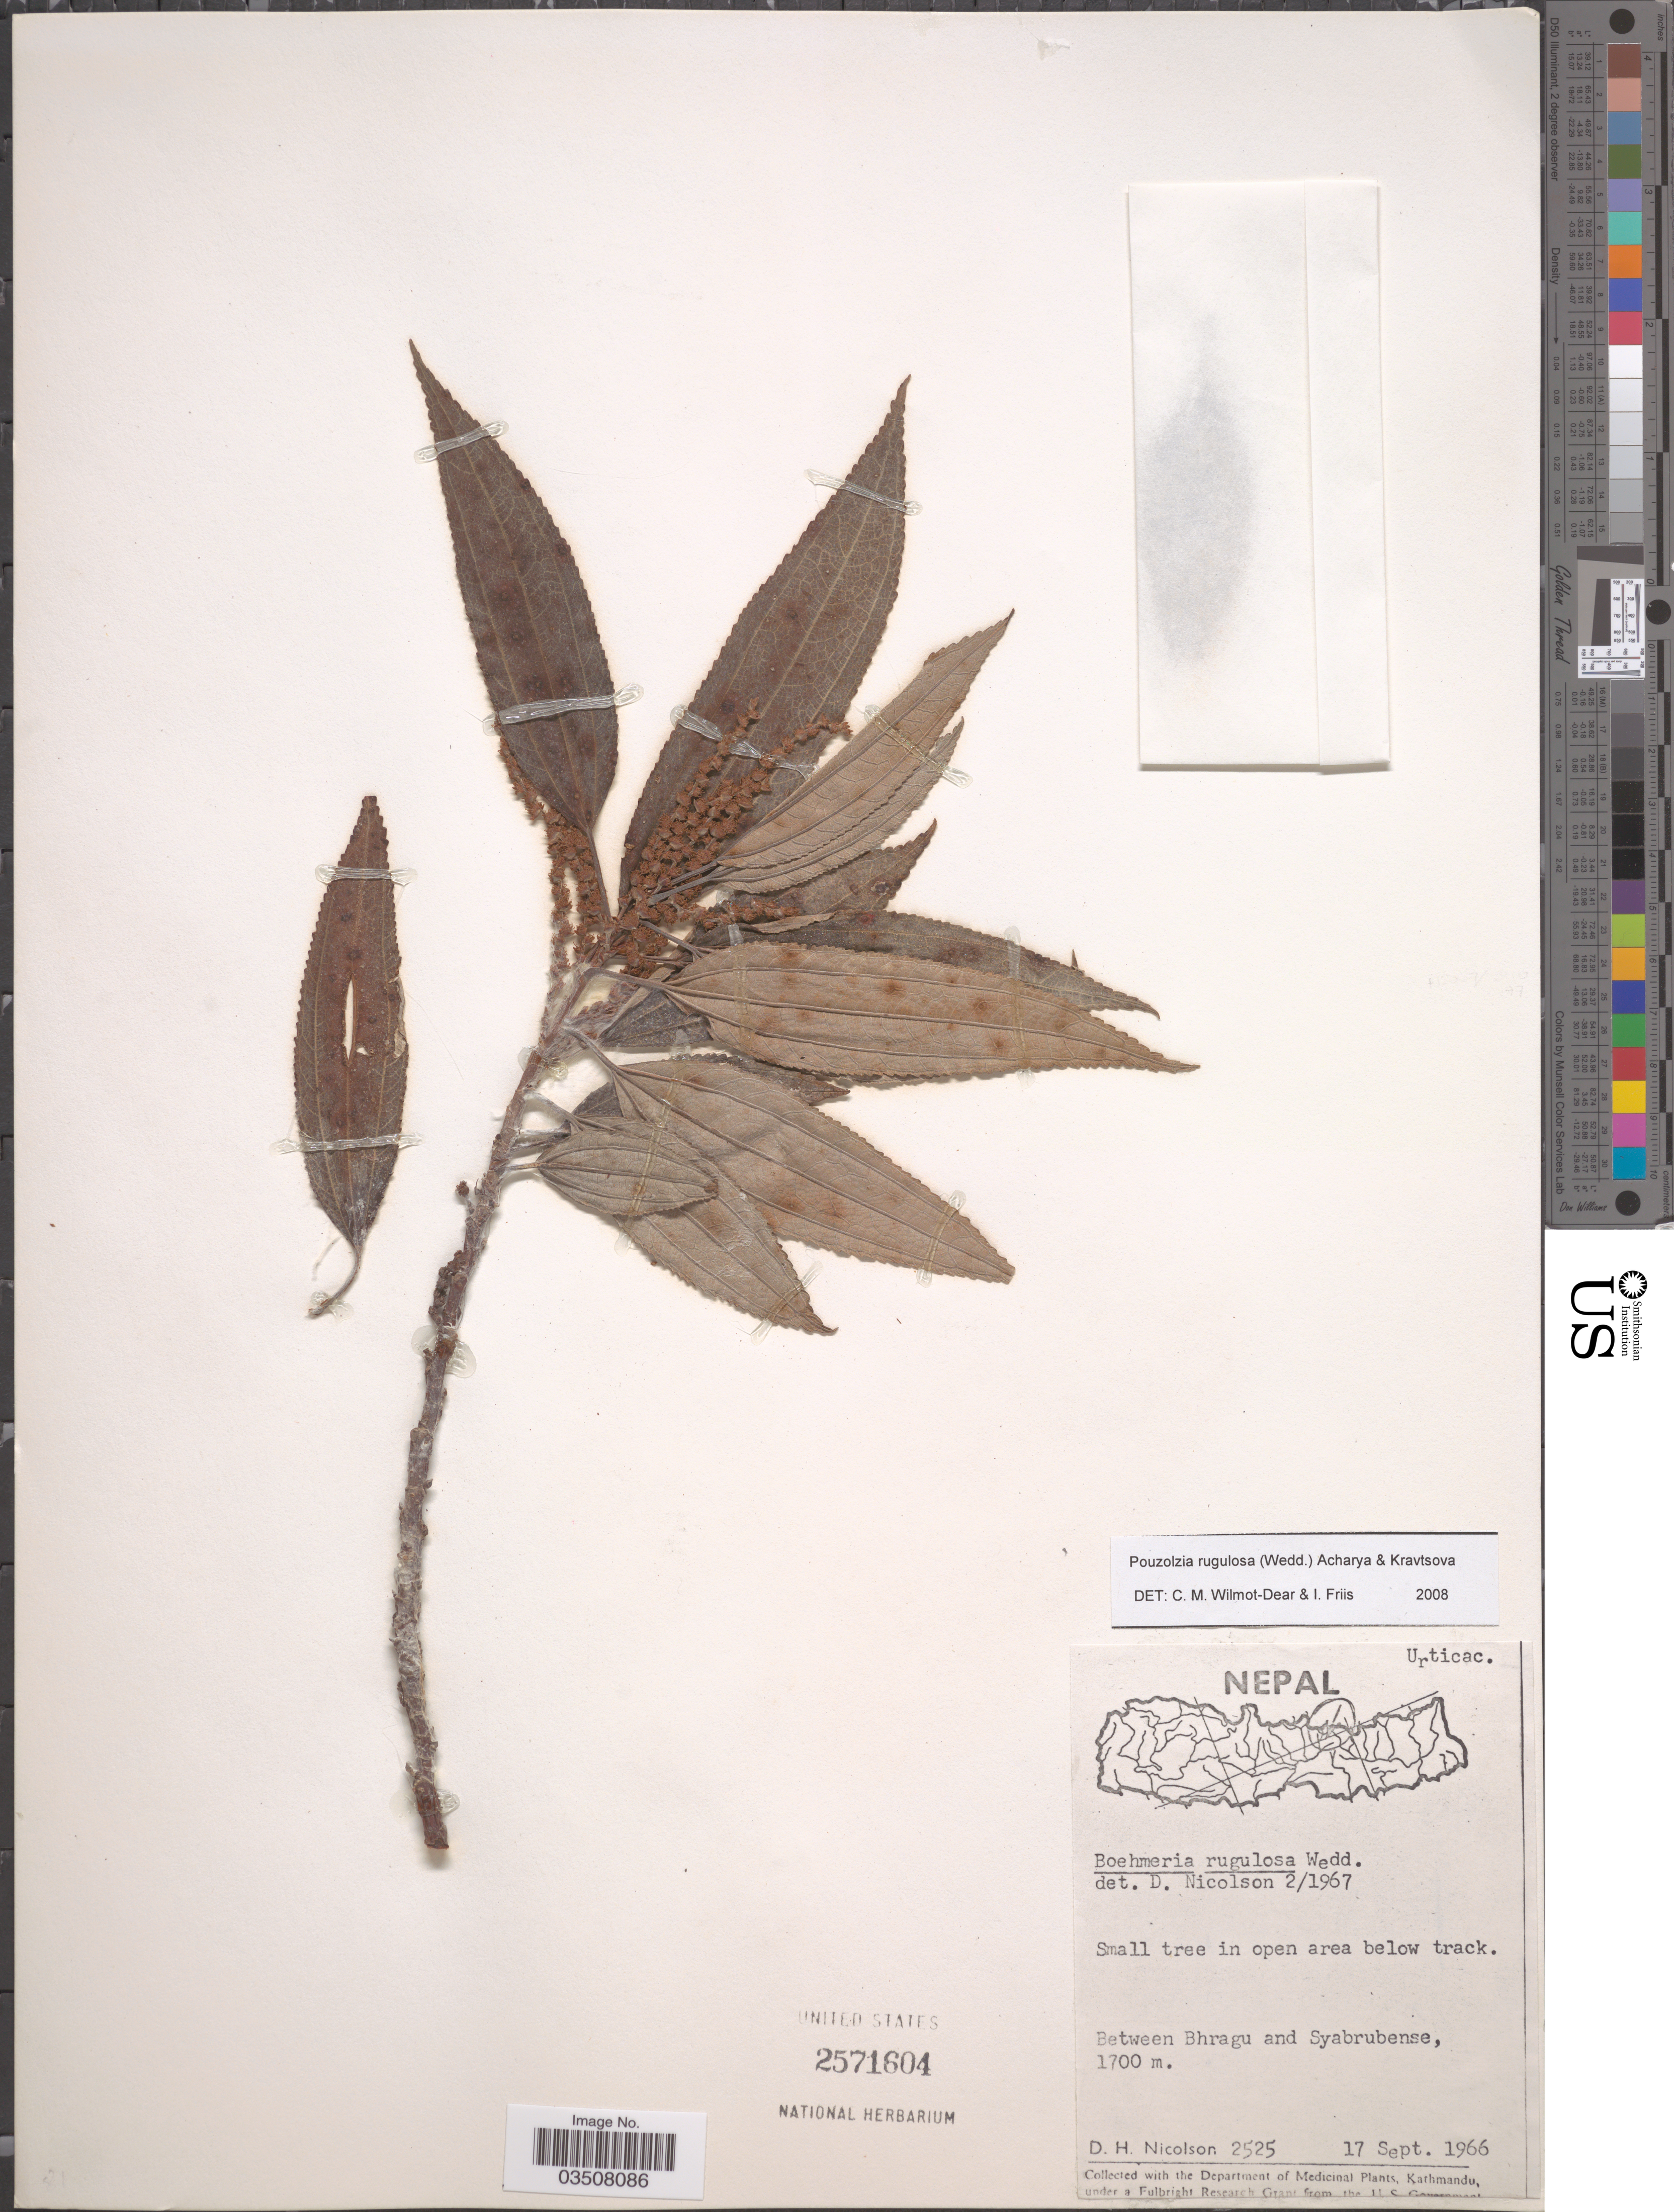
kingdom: Plantae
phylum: Tracheophyta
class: Magnoliopsida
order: Rosales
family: Urticaceae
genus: Boehmeria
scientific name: Boehmeria rugulosa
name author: Wedd.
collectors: D. H. Nicolson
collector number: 2525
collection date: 1966-09-17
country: Nepal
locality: Between Bhragu and Syabrubense.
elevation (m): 1700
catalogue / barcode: US 2571604